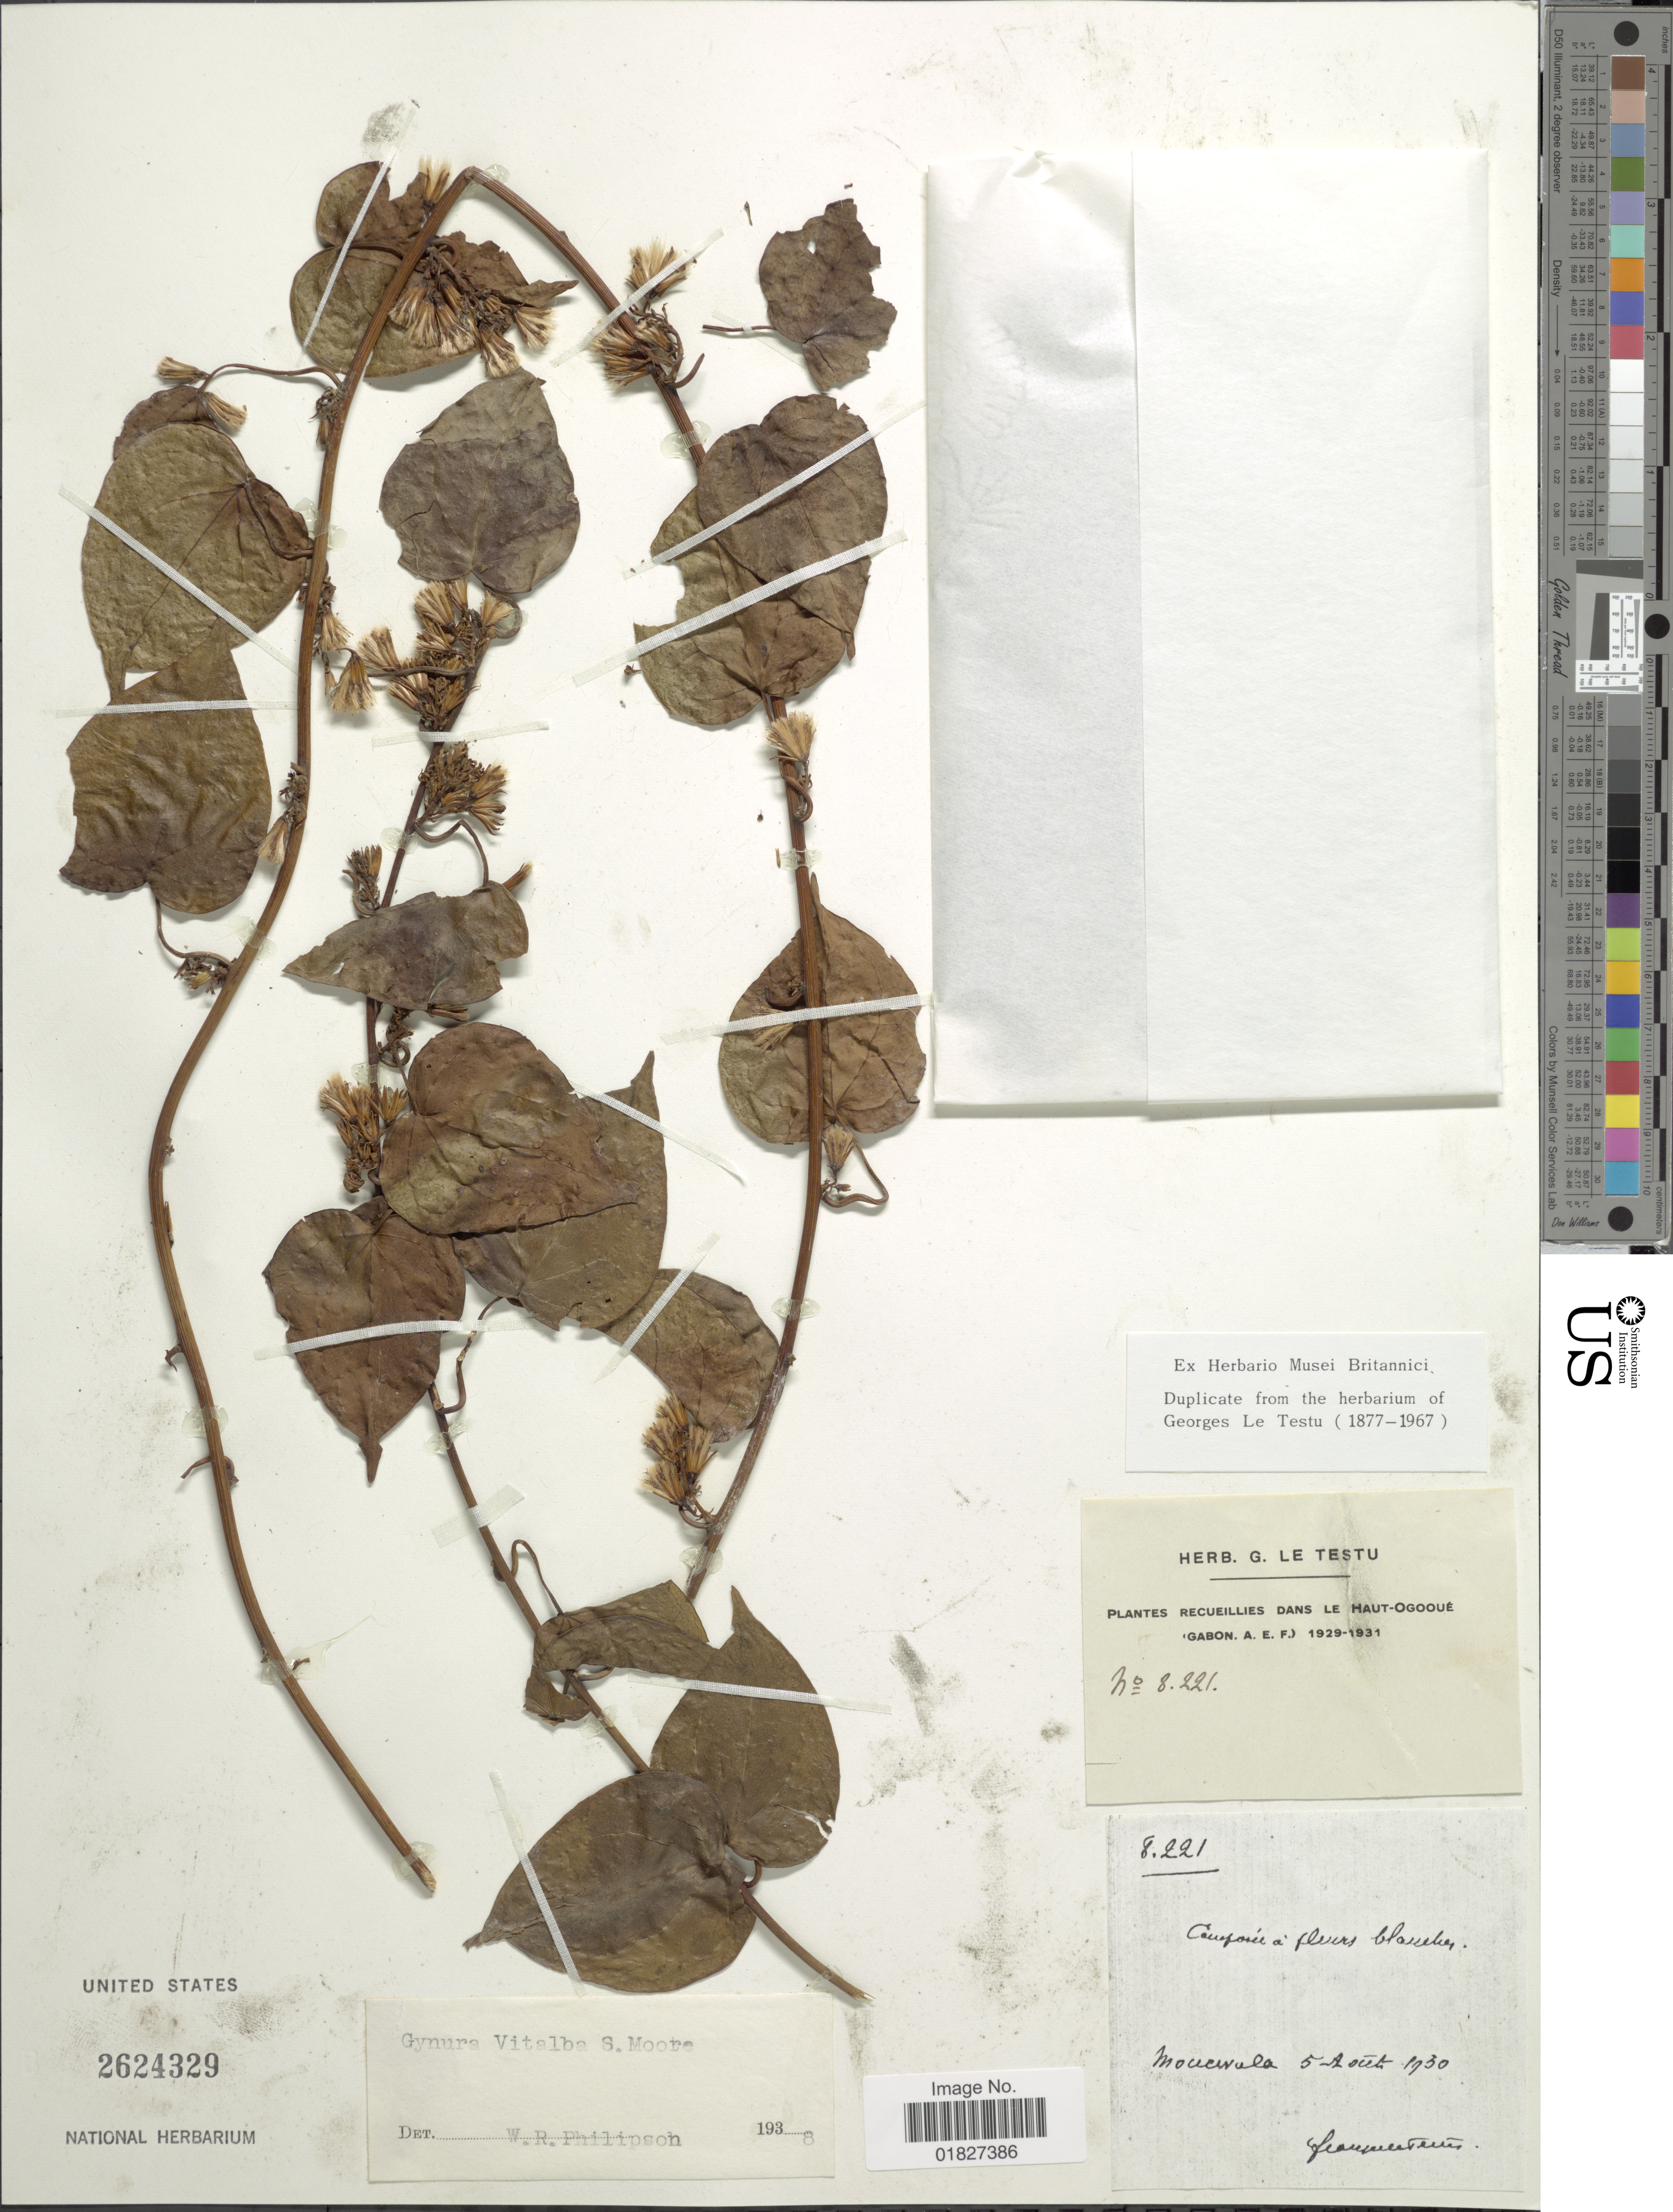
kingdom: Plantae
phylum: Tracheophyta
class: Magnoliopsida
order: Asterales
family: Asteraceae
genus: Gynura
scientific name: Gynura vitalbe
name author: S. Moore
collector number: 8221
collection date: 1930-08-05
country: Gabon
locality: Haut-Ogooue, Mouewula [interpreted]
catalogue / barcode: US 2624329